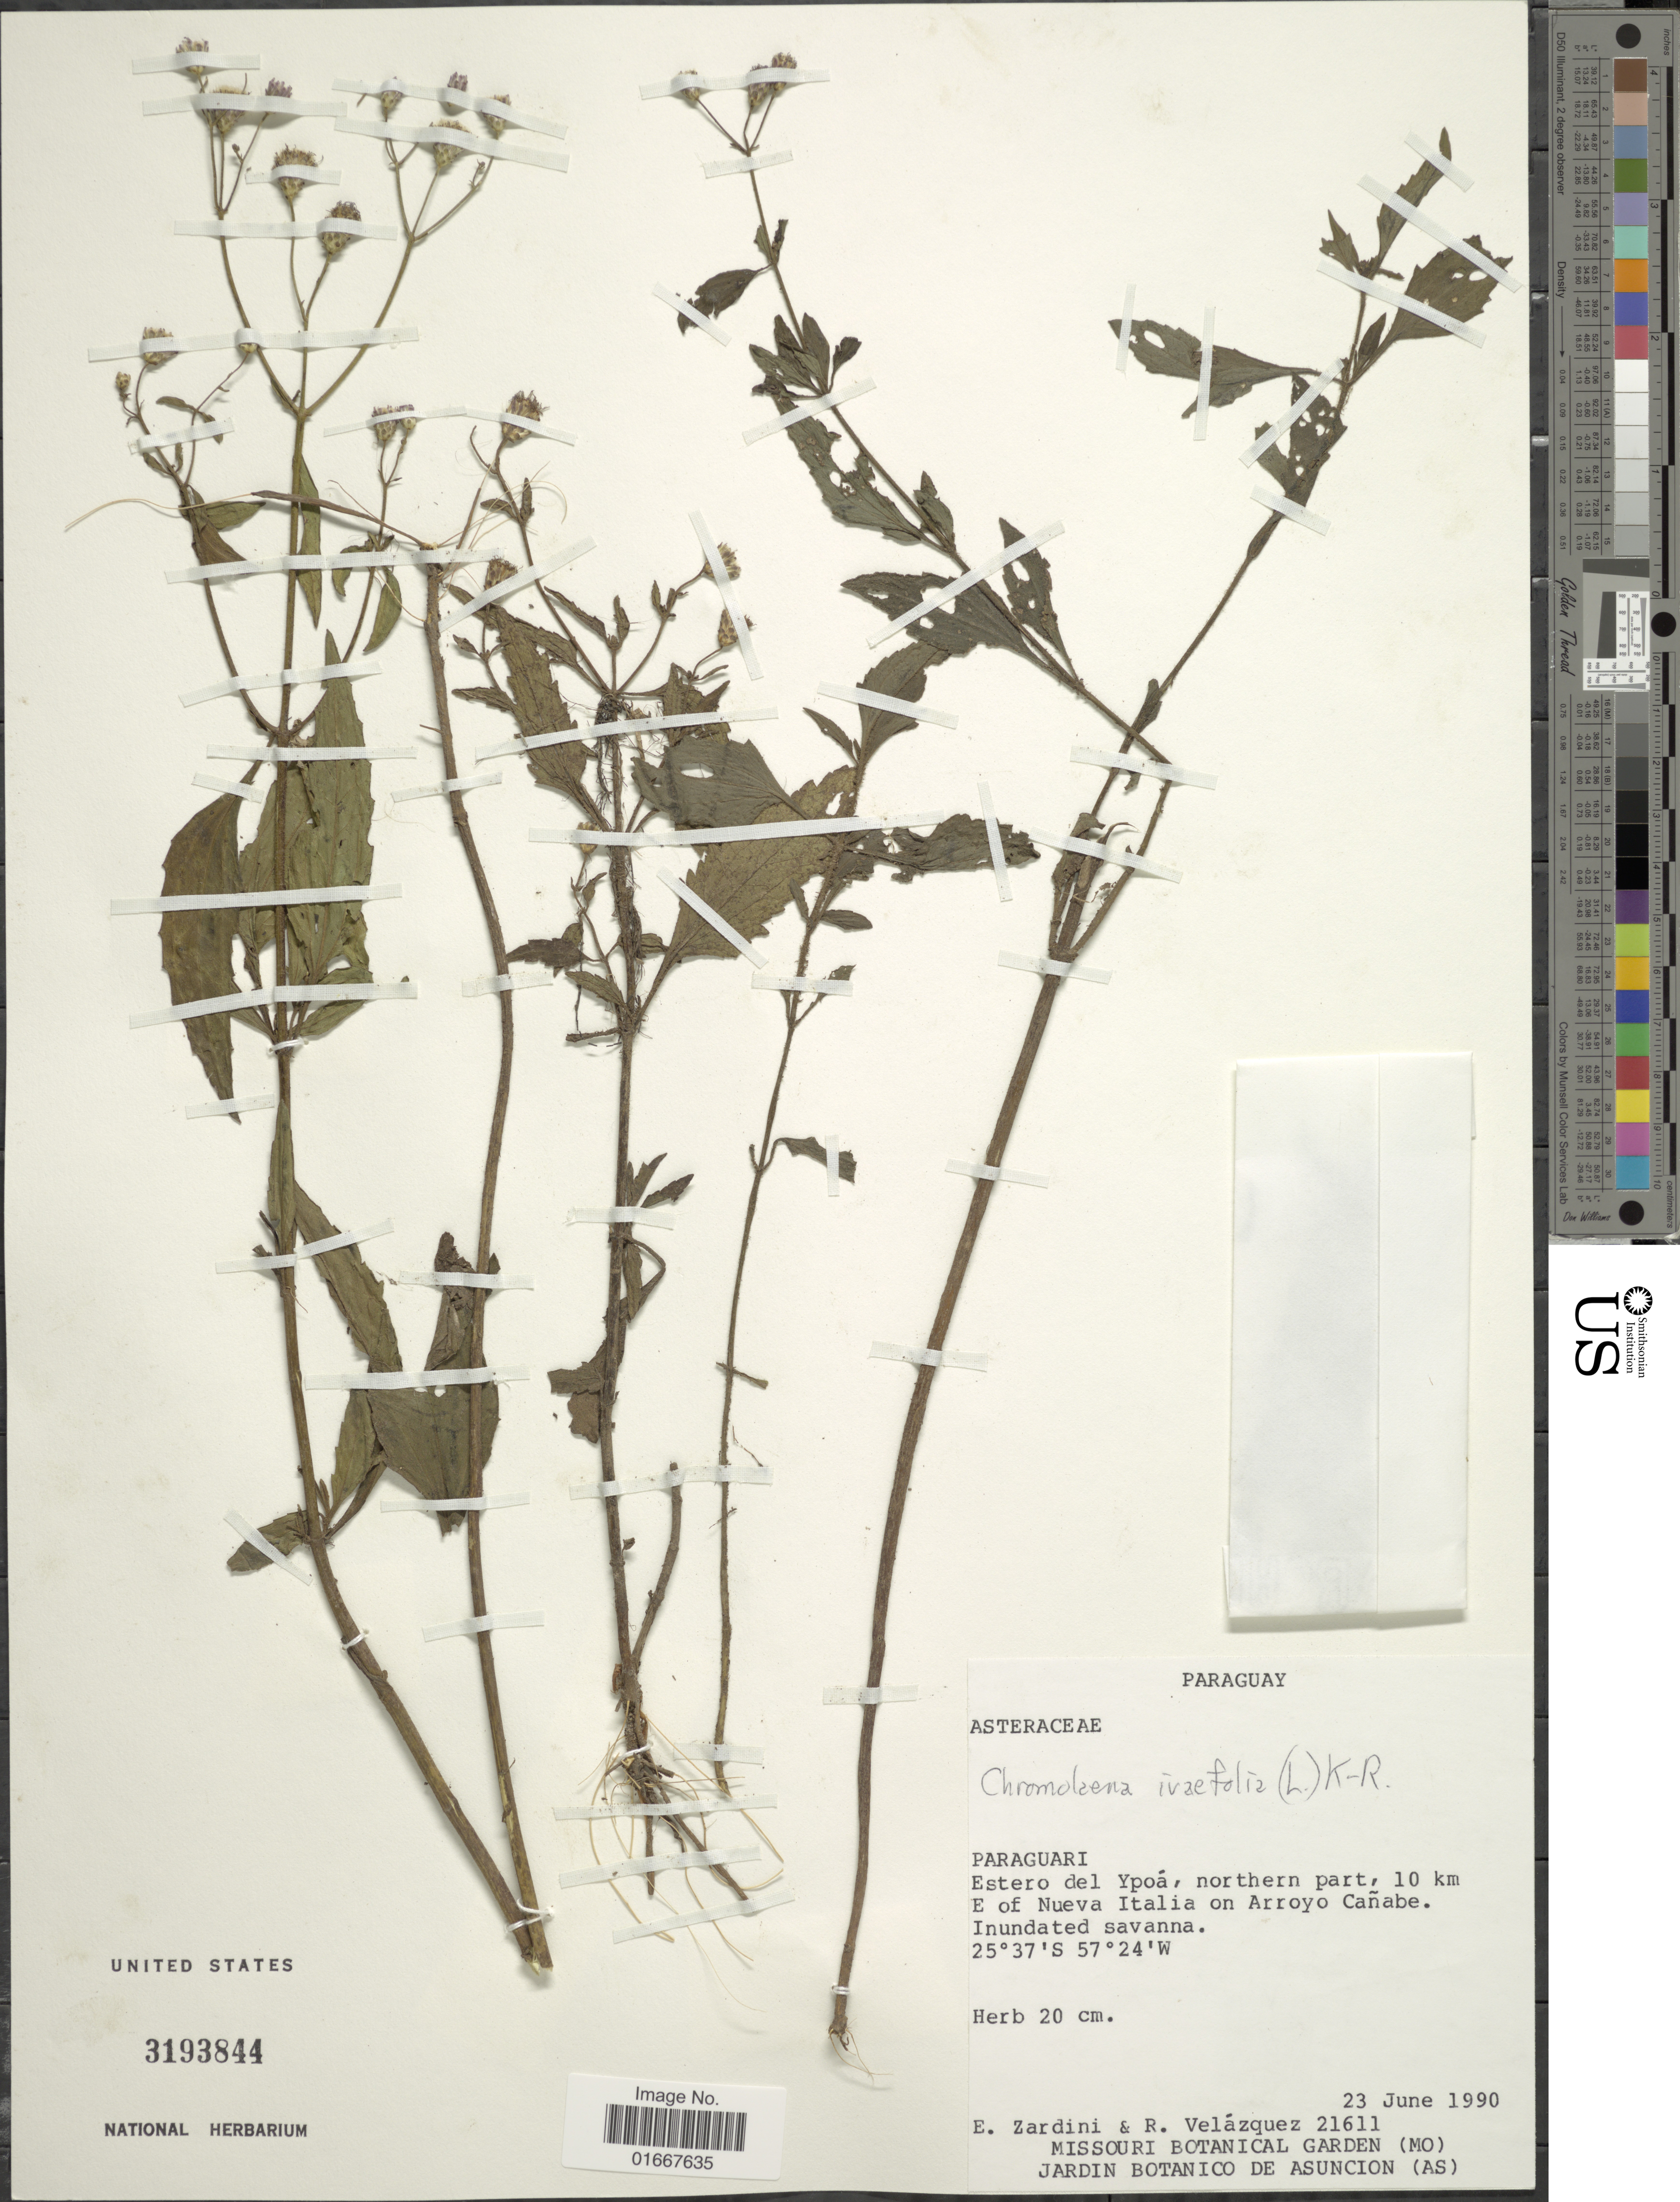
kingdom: Plantae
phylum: Tracheophyta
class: Magnoliopsida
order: Asterales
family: Asteraceae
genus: Chromolaena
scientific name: Chromolaena ivaefolia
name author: (L.) R.M. King & H. Rob.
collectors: E. M. Zardini & R. Velázquez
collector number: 21611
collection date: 1990-06-23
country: Paraguay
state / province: Paraguari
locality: Estero del Ypoá, northern part, 10 km E of Nueva Italia on Arroyo Cañabe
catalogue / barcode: US 3193844